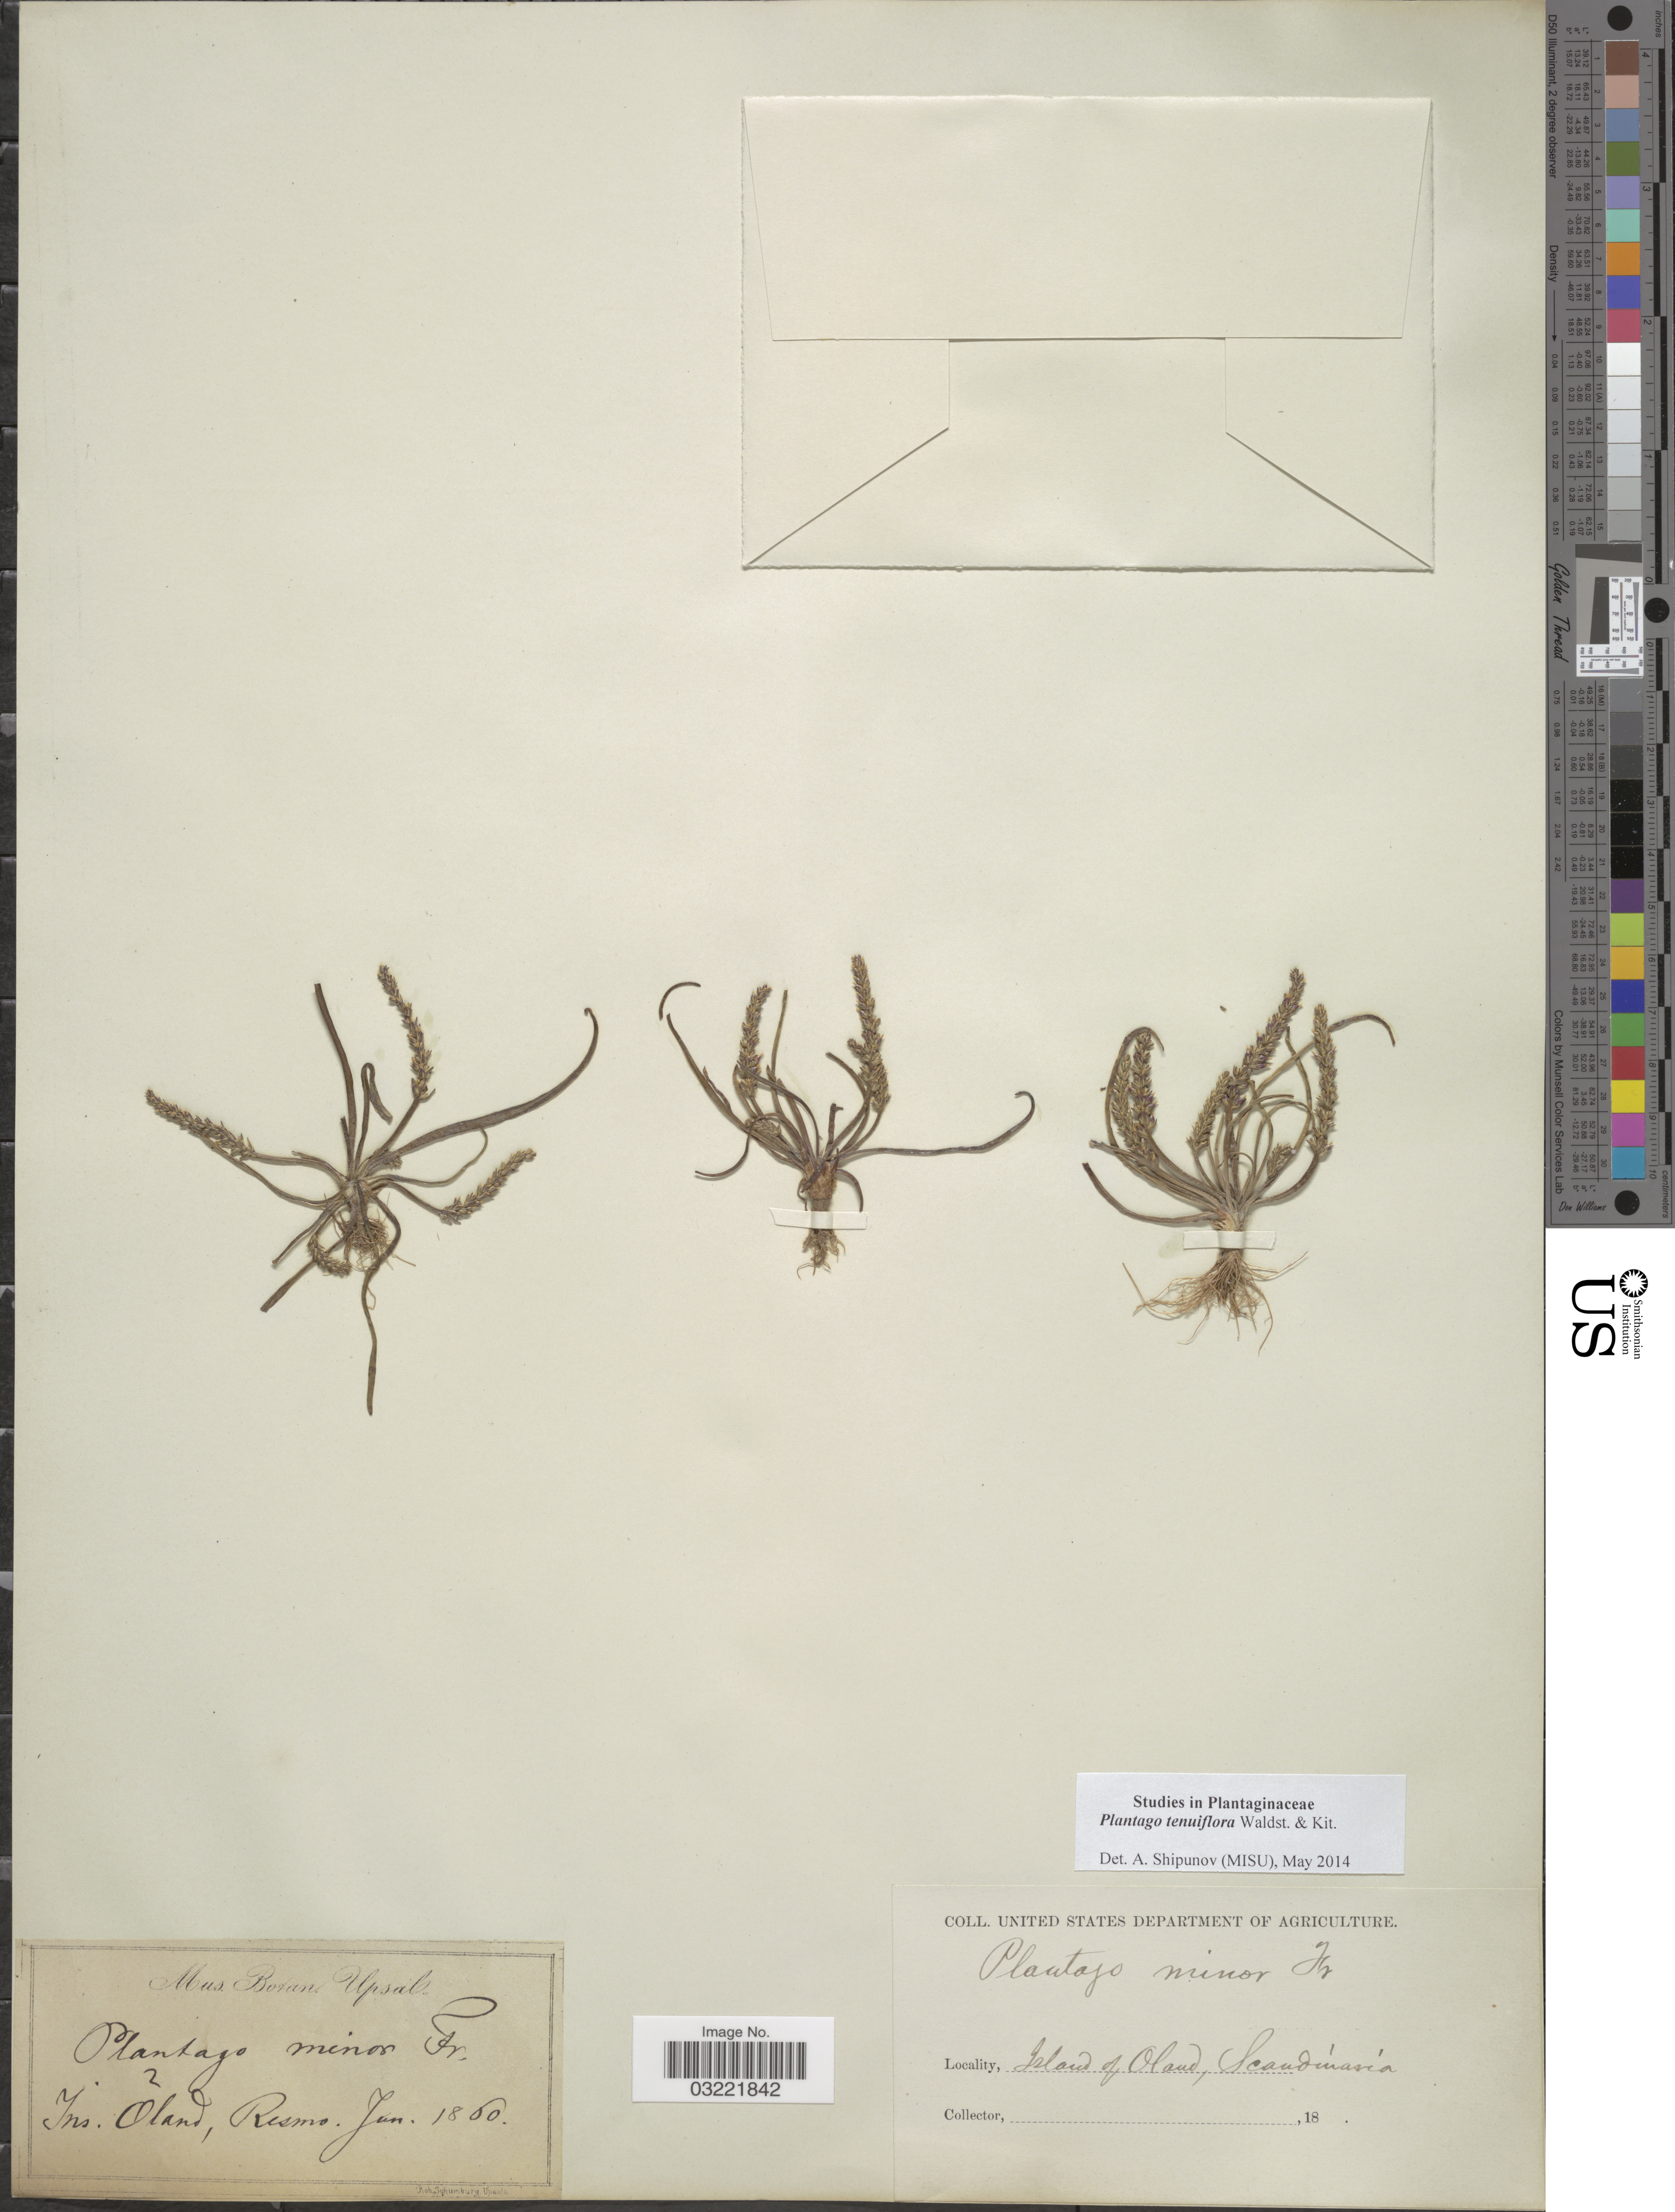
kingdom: Plantae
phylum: Tracheophyta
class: Magnoliopsida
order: Lamiales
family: Plantaginaceae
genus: Plantago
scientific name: Plantago tenuiflora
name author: Waldst. & Kit.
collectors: United States Department of Agriculture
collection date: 1860-06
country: Sweden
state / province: Kalmar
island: Oland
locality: Island of Õland, Scandinavia. Resmo.